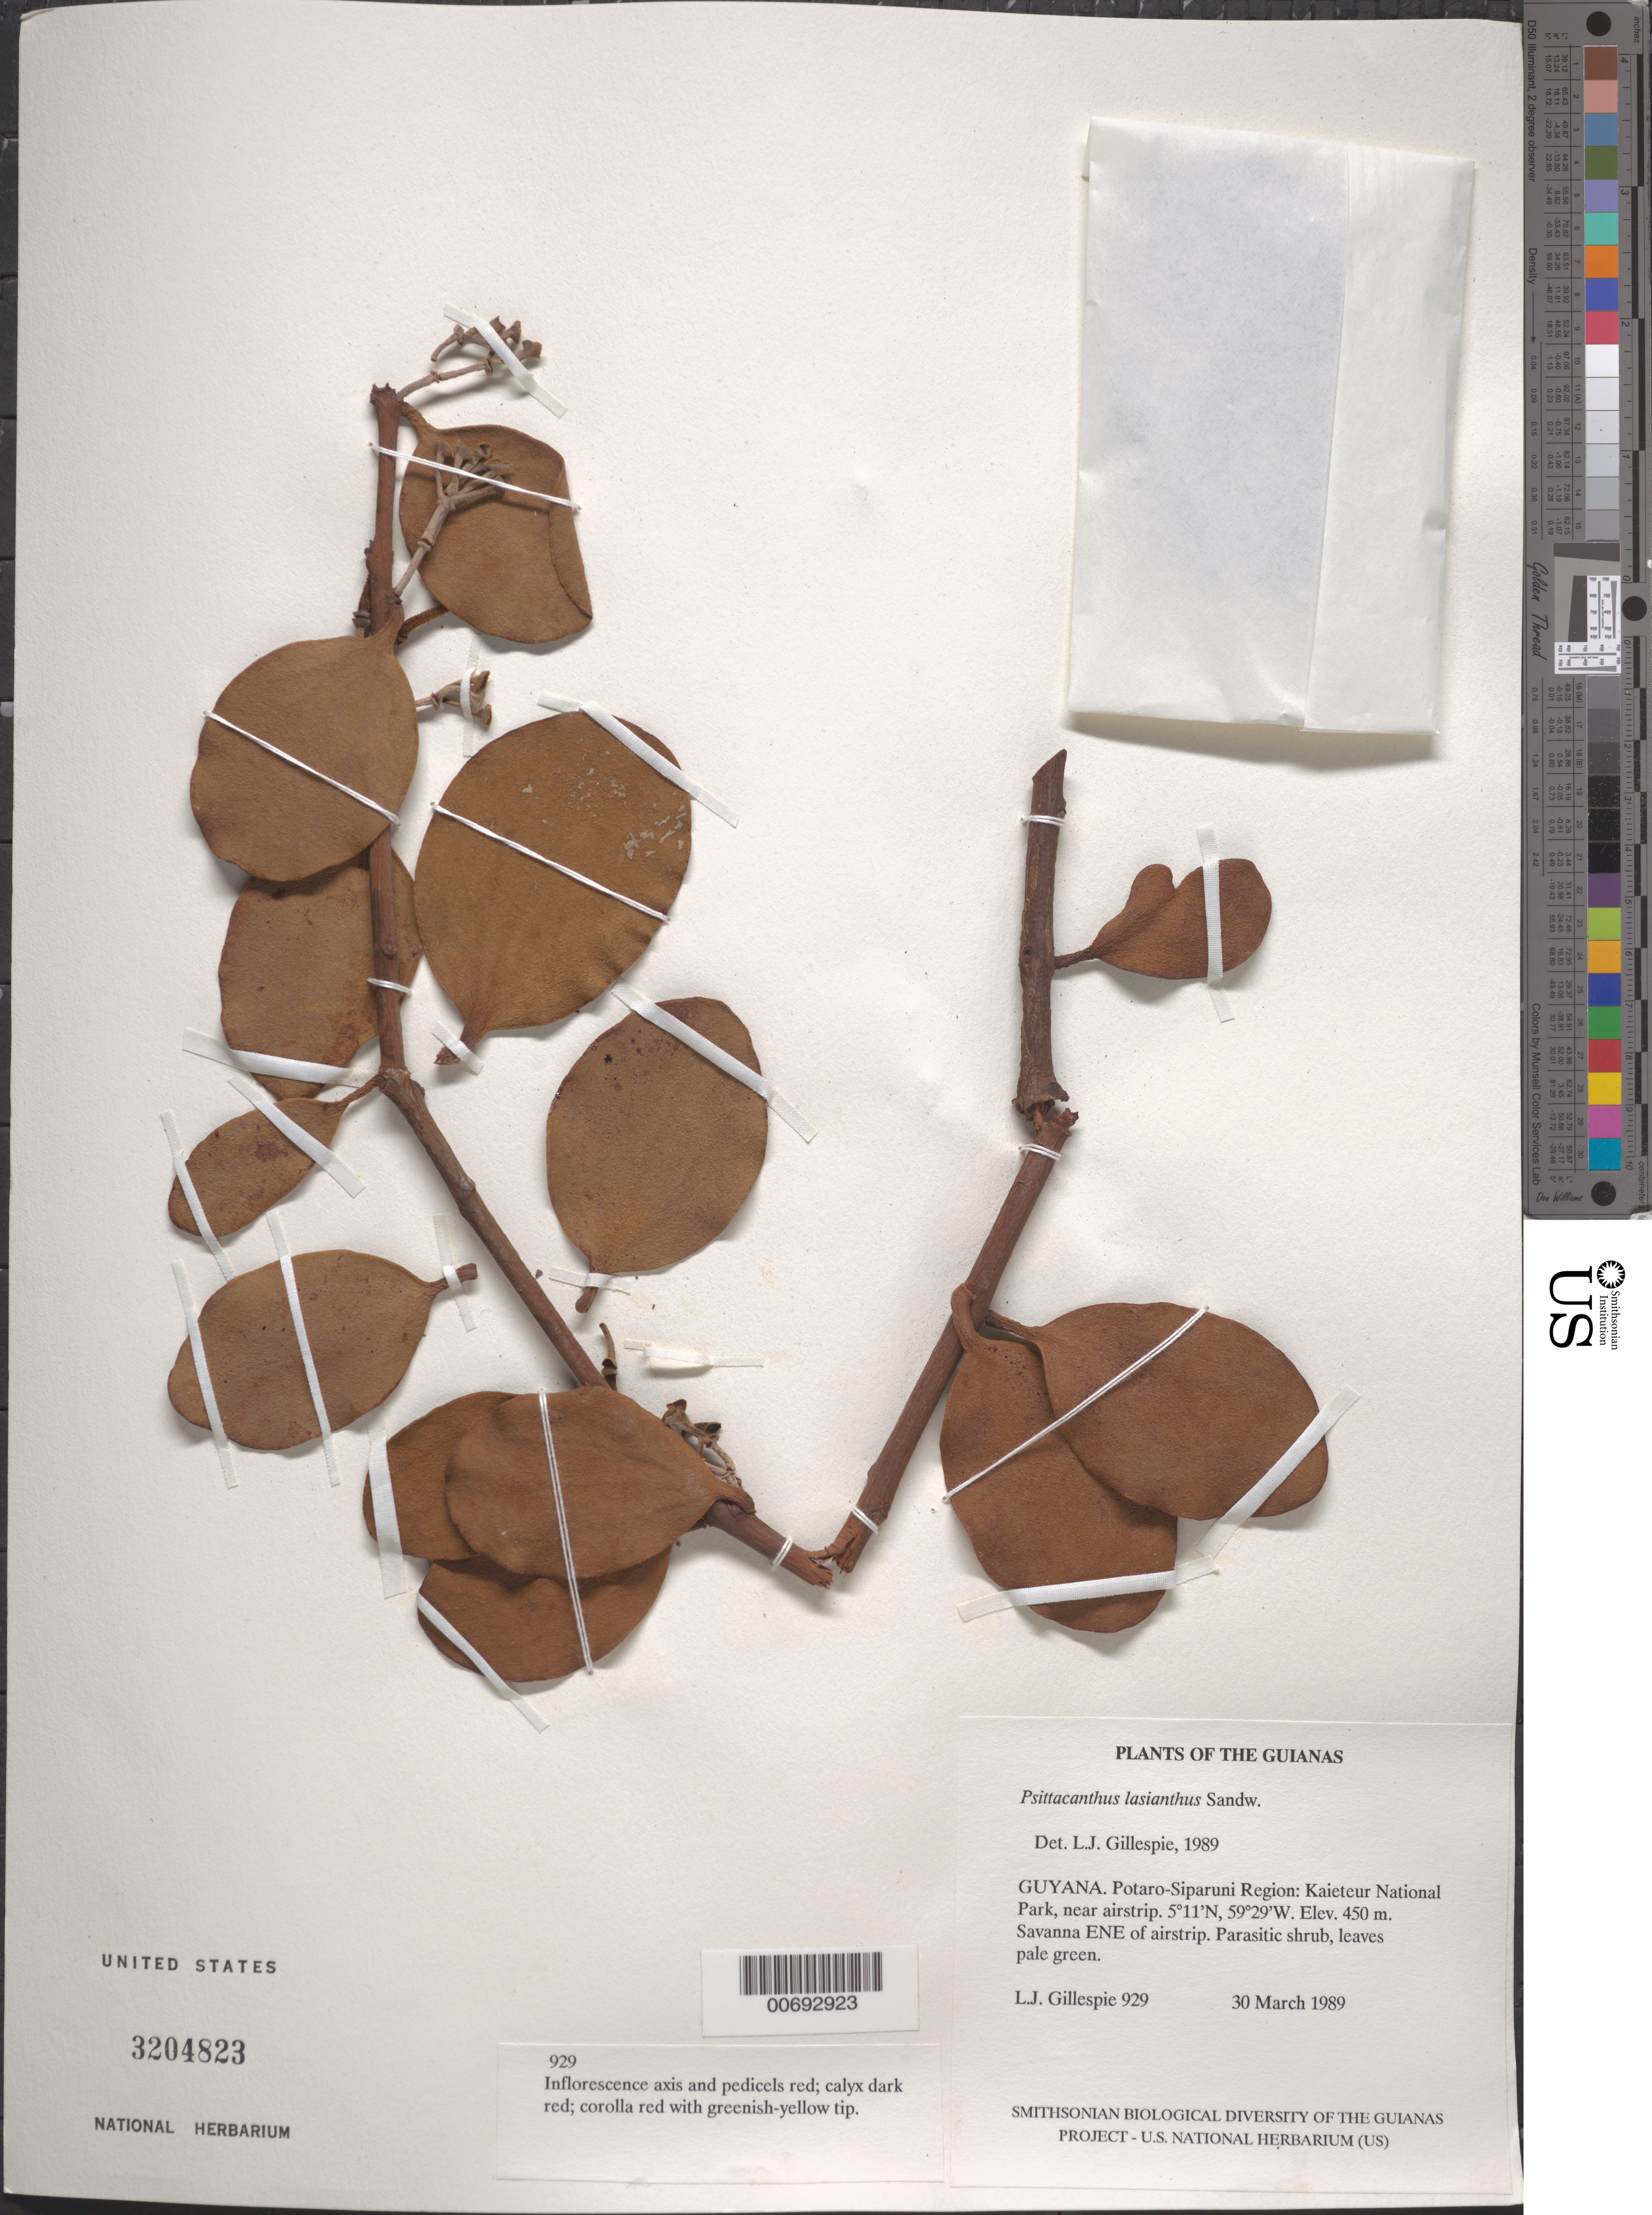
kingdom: Plantae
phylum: Tracheophyta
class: Magnoliopsida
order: Santalales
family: Loranthaceae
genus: Psittacanthus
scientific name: Psittacanthus leptanthus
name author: A.C. Sm.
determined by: Gillespie, L. J.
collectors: L. J. Gillespie & H. Persaud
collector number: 929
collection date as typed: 30 March 1989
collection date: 1989-03-30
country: Guyana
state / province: Potaro-Siparuni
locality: Kaieteur National Park, between airstrip and escarpment. ENE of airstrip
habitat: Savanna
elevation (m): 450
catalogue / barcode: US 3204823